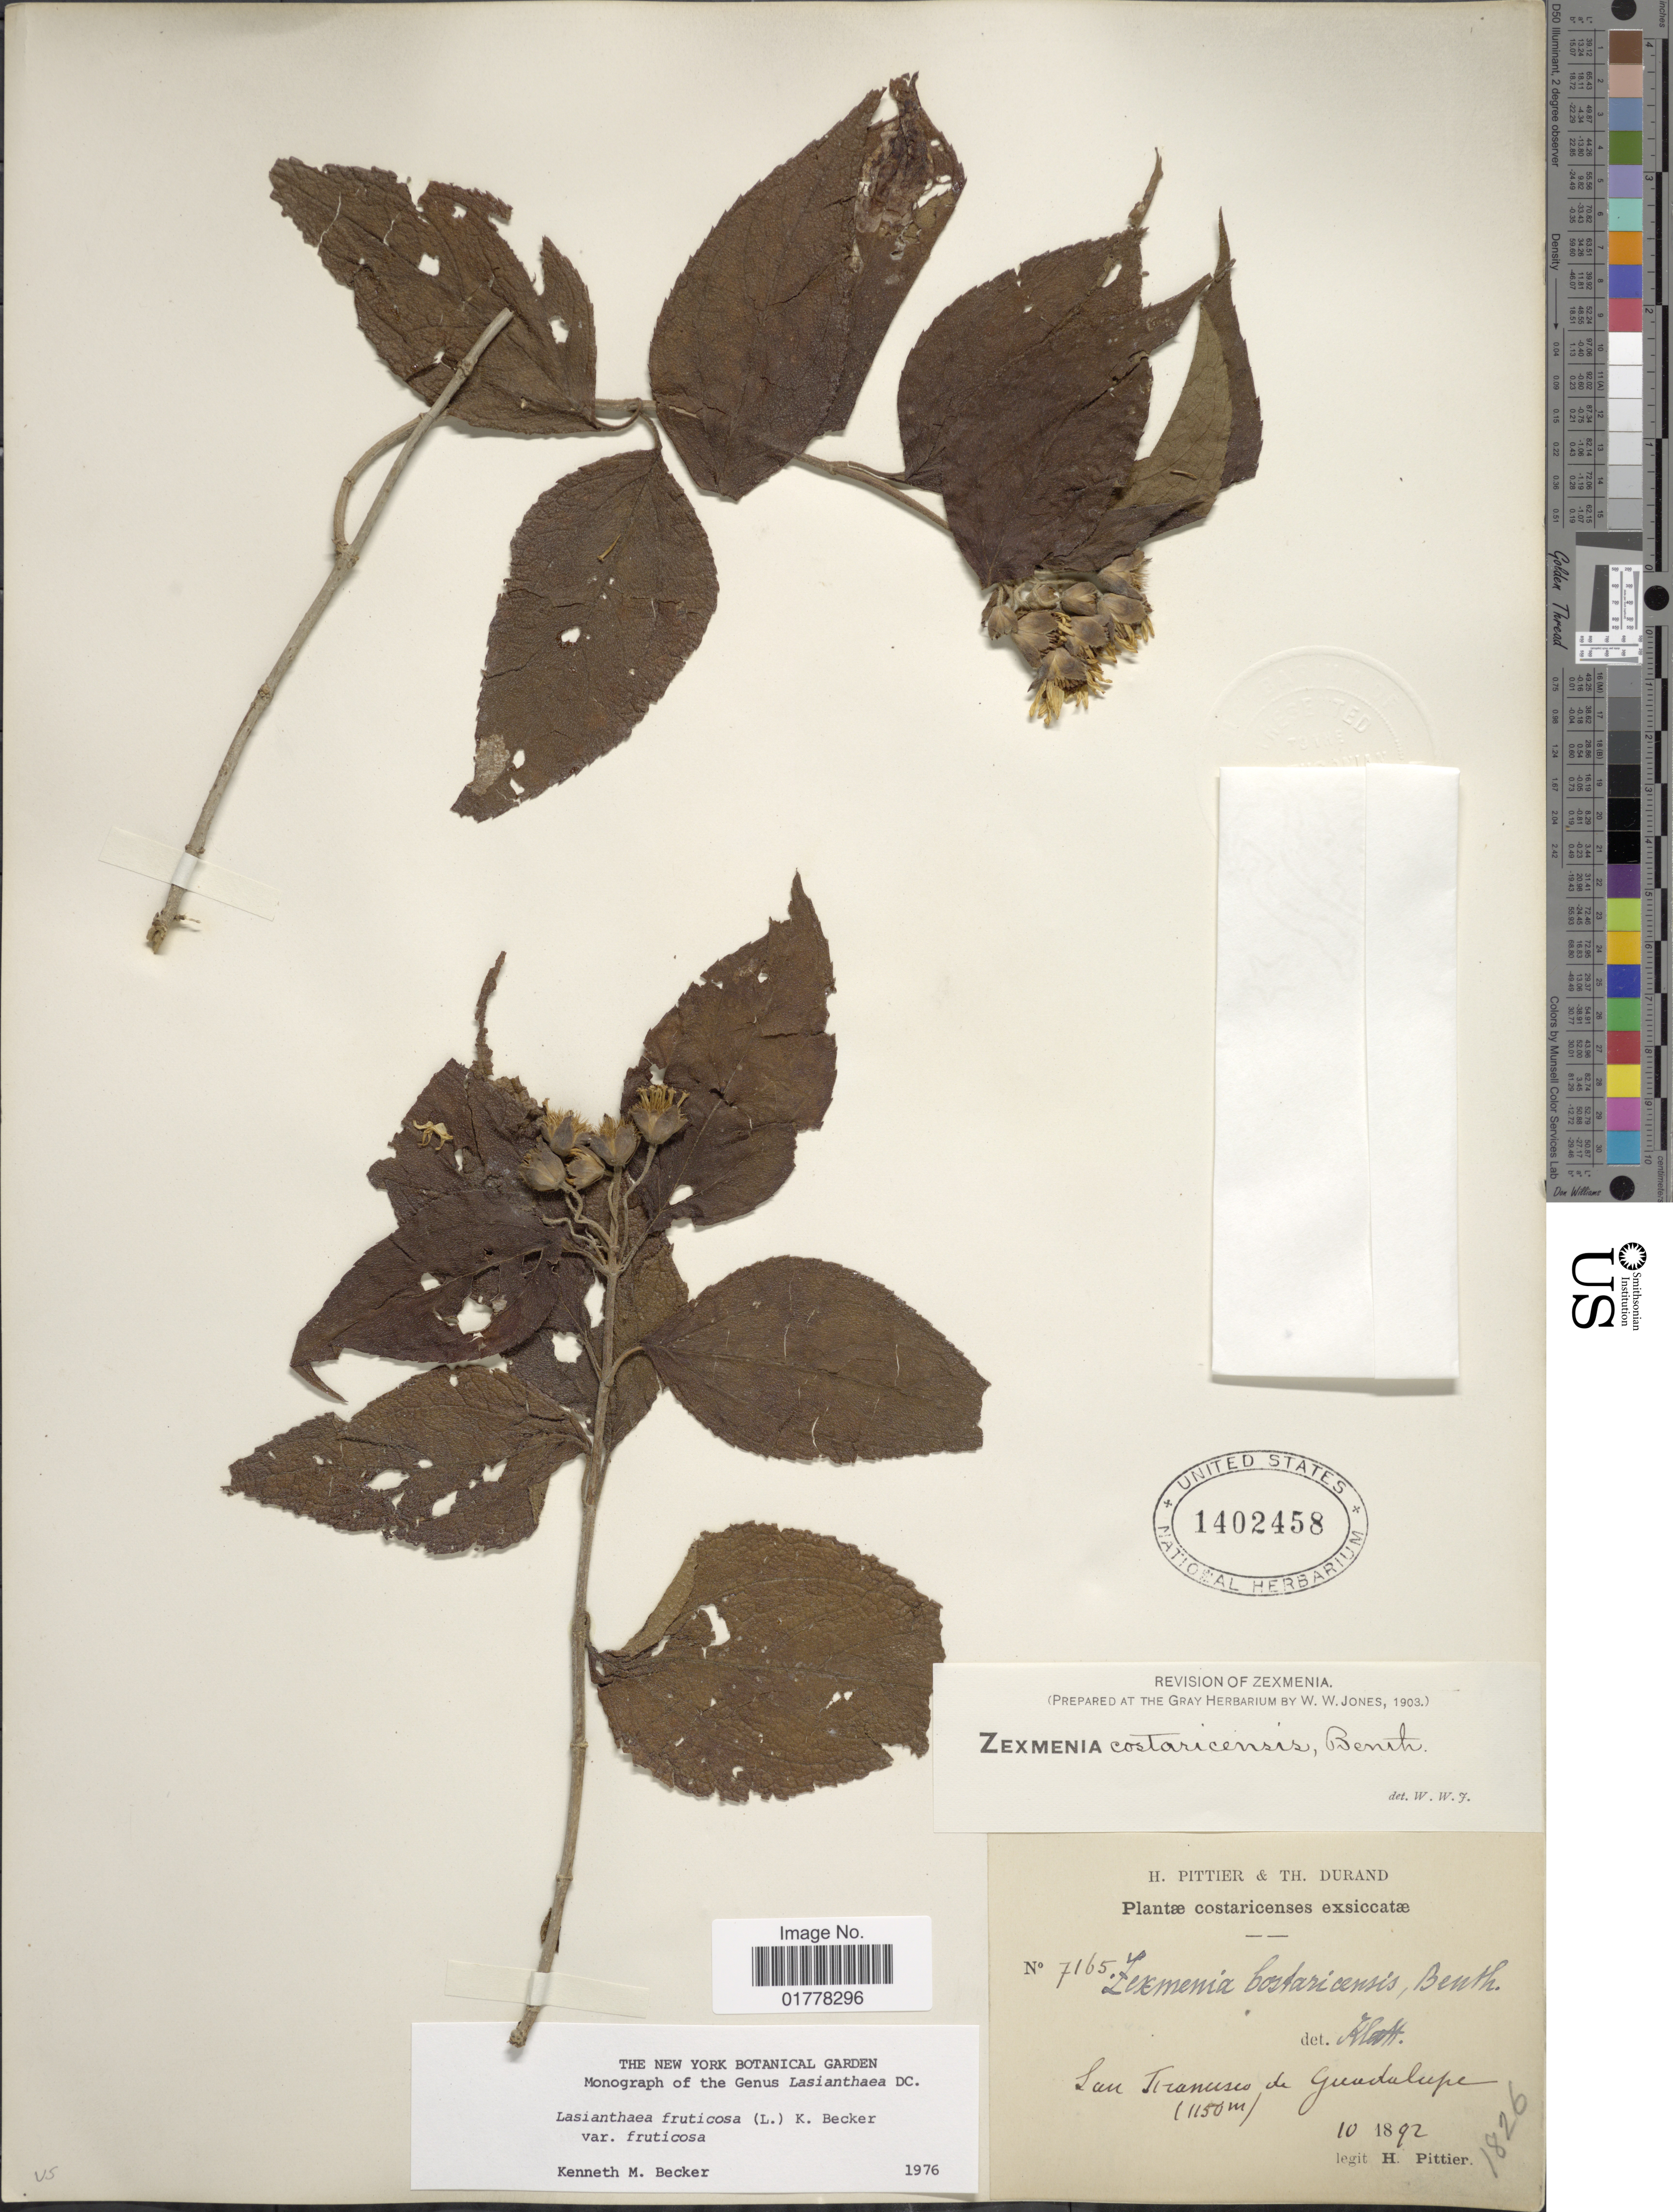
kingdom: Plantae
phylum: Tracheophyta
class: Magnoliopsida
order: Asterales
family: Asteraceae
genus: Lasianthaea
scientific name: Lasianthaea fruticosa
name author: (L.) K.M. Becker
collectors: H. F. Pittier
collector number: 71657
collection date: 1892-10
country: Costa Rica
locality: San Francisco de Guadalupe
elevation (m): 1150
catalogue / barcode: US 1402458